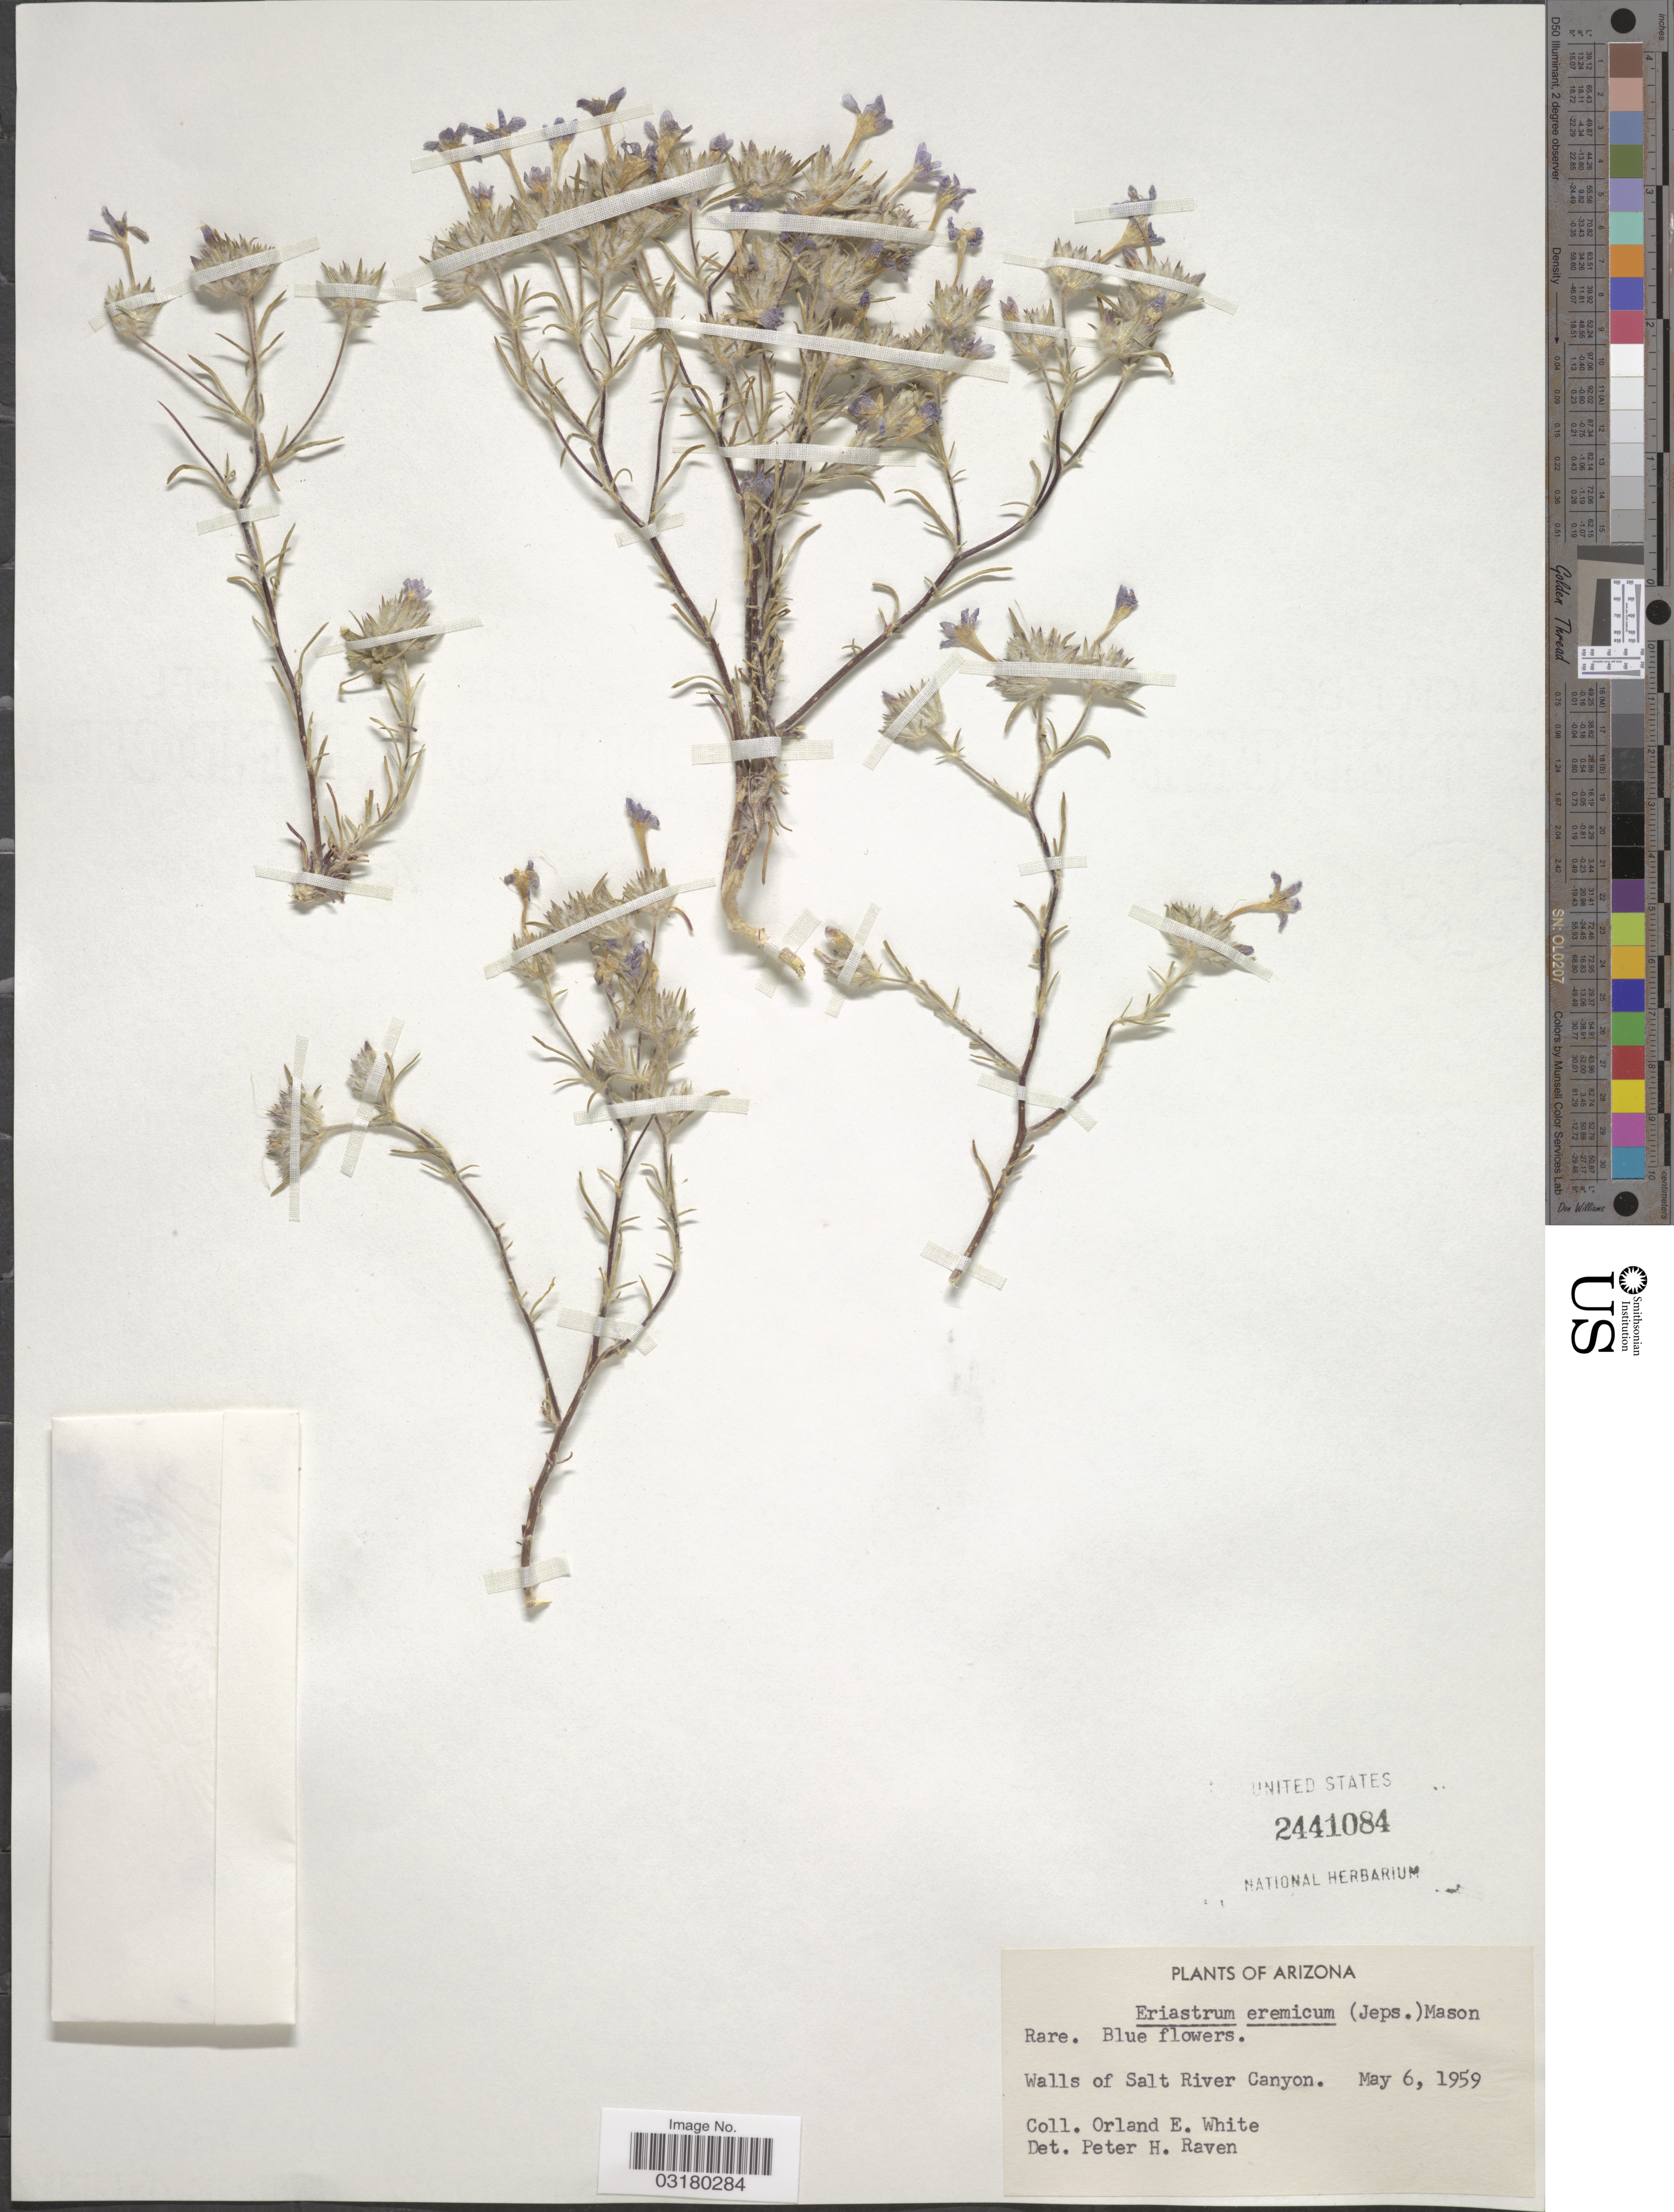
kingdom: Plantae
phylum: Tracheophyta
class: Magnoliopsida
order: Ericales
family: Polemoniaceae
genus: Eriastrum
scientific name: Eriastrum eremicum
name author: (Jeps.) H. Mason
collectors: O. E. White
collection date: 1959-05-06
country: United States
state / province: Arizona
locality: Walls of Salt River Canyon.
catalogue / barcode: US 2441084